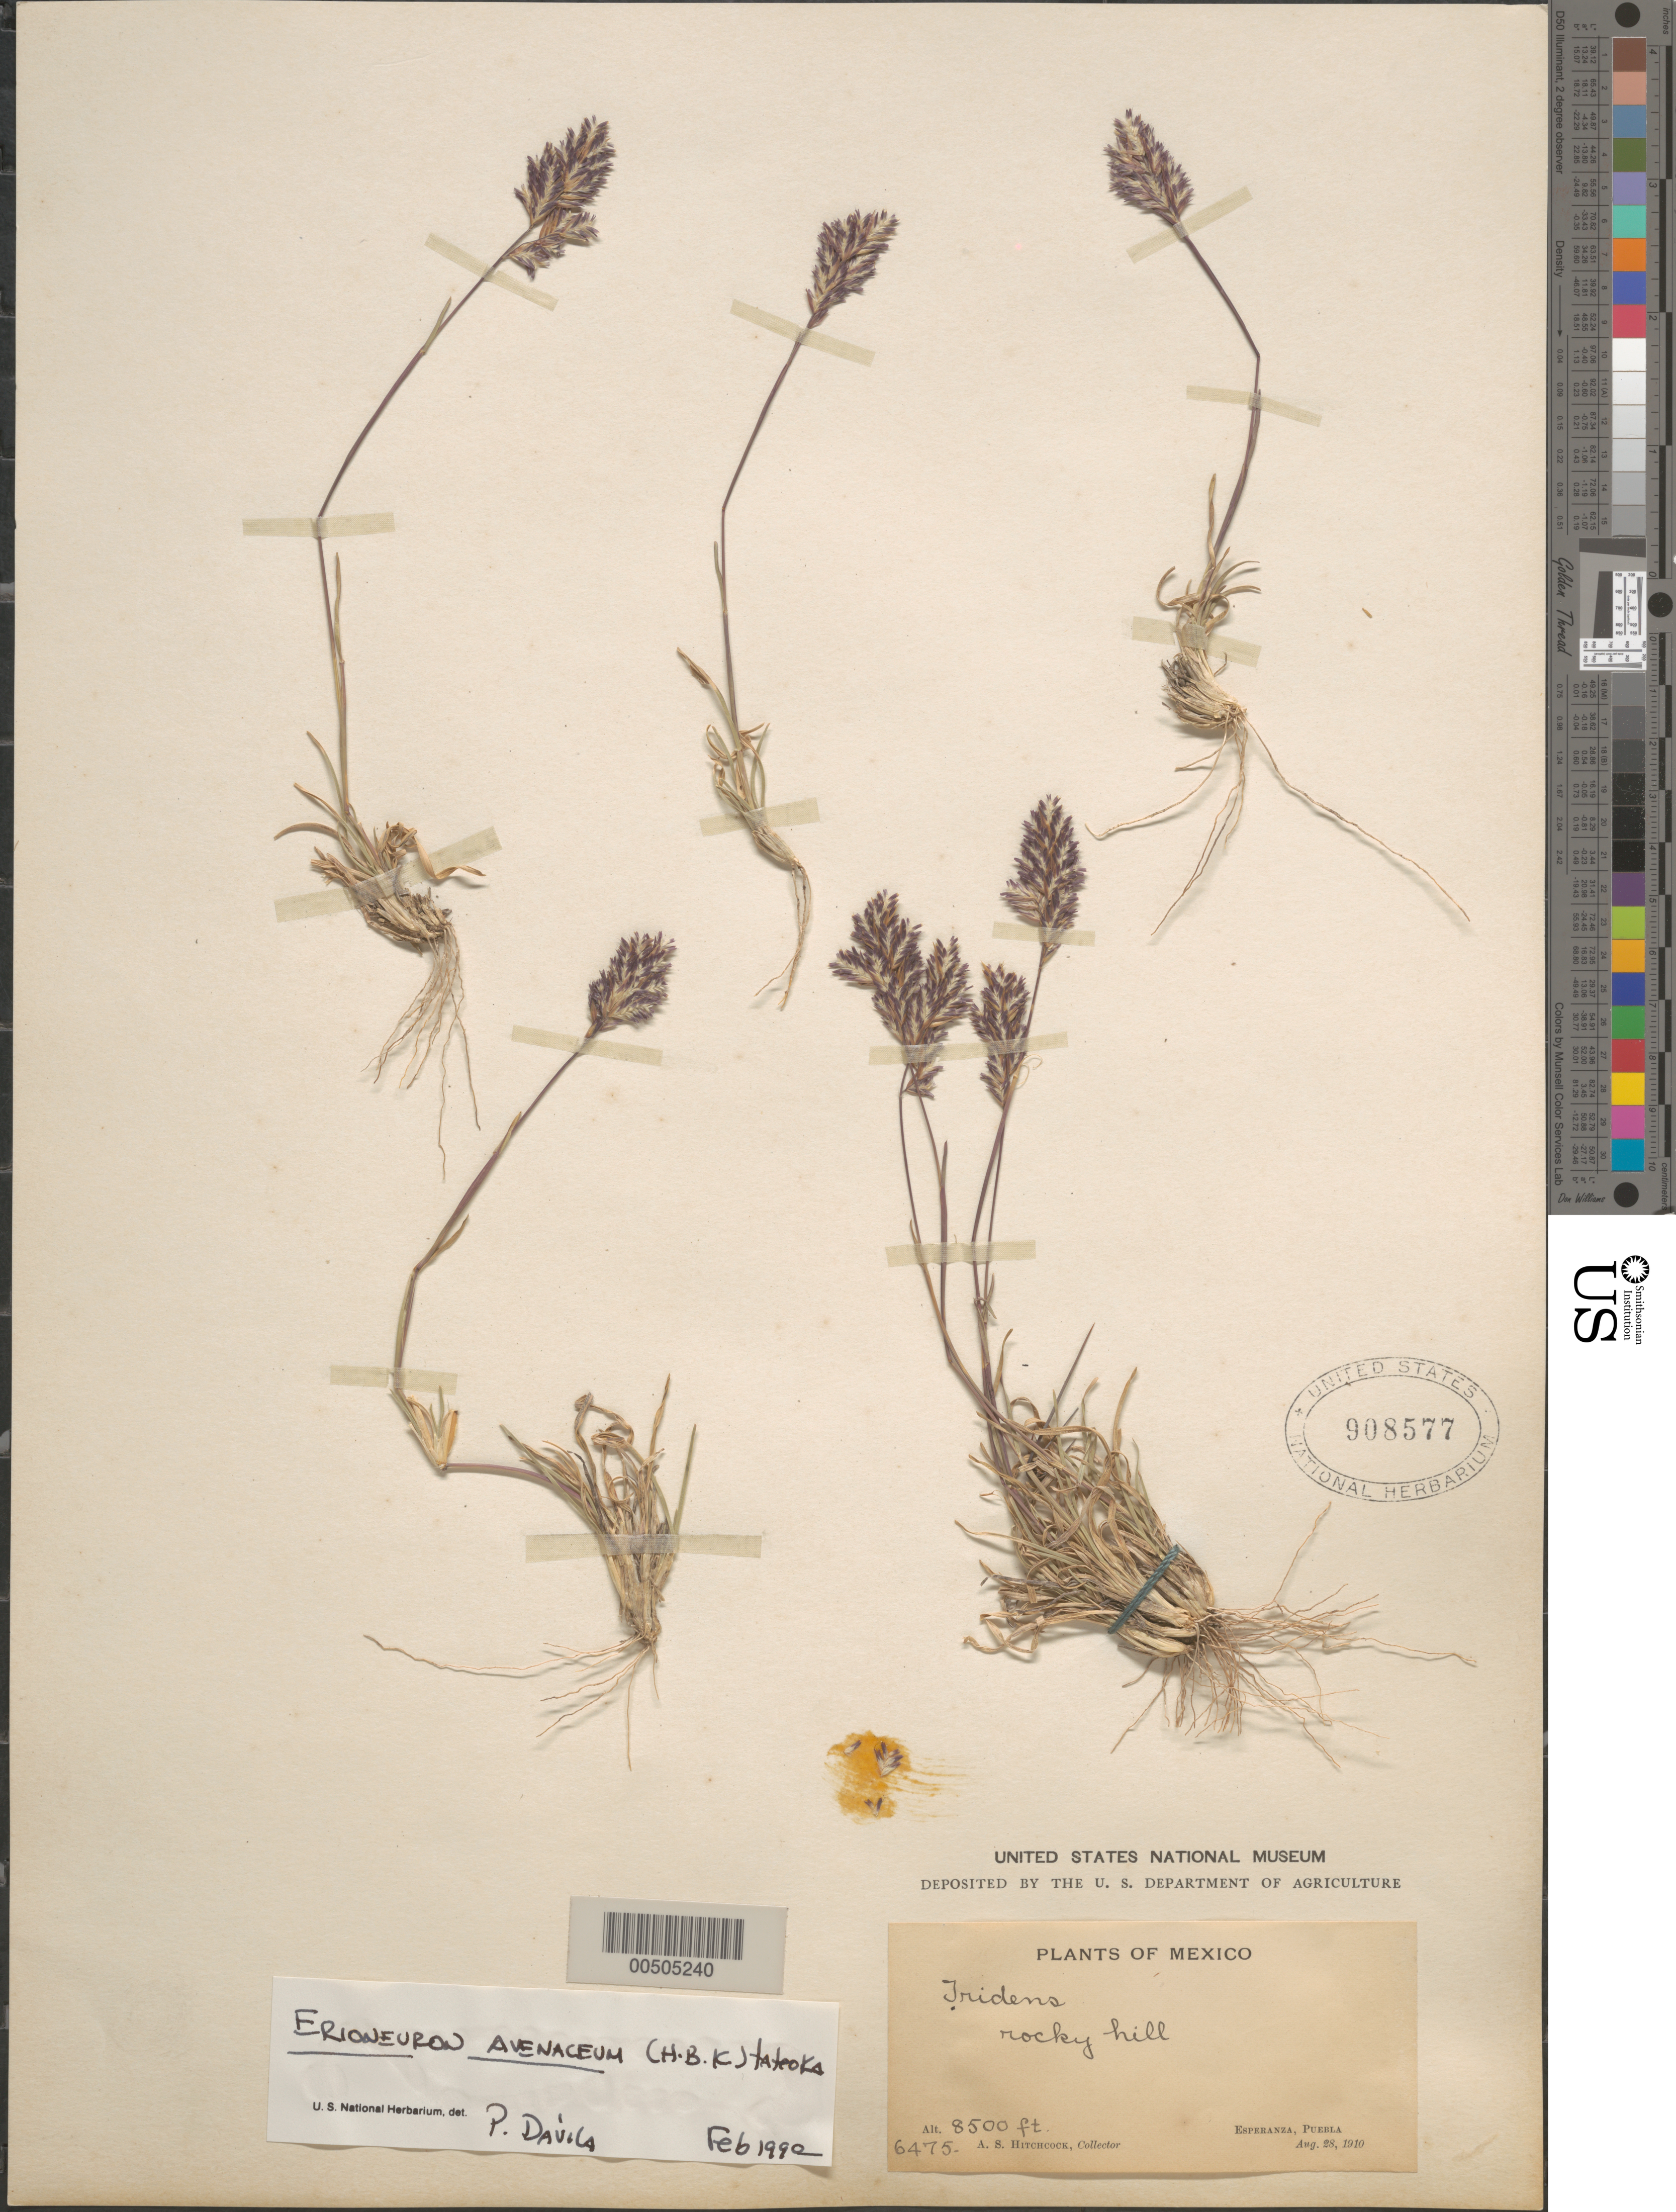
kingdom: Plantae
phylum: Tracheophyta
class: Liliopsida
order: Poales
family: Poaceae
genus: Erioneuron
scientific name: Erioneuron avenaceum var. avenaceum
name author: (Kunth) Tateoka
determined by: Dávila, P. D.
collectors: A. S. Hitchcock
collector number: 6475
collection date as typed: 28 Aug 1910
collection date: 1910-08-28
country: Mexico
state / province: Puebla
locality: Esperanza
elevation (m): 2591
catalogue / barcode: US 908577